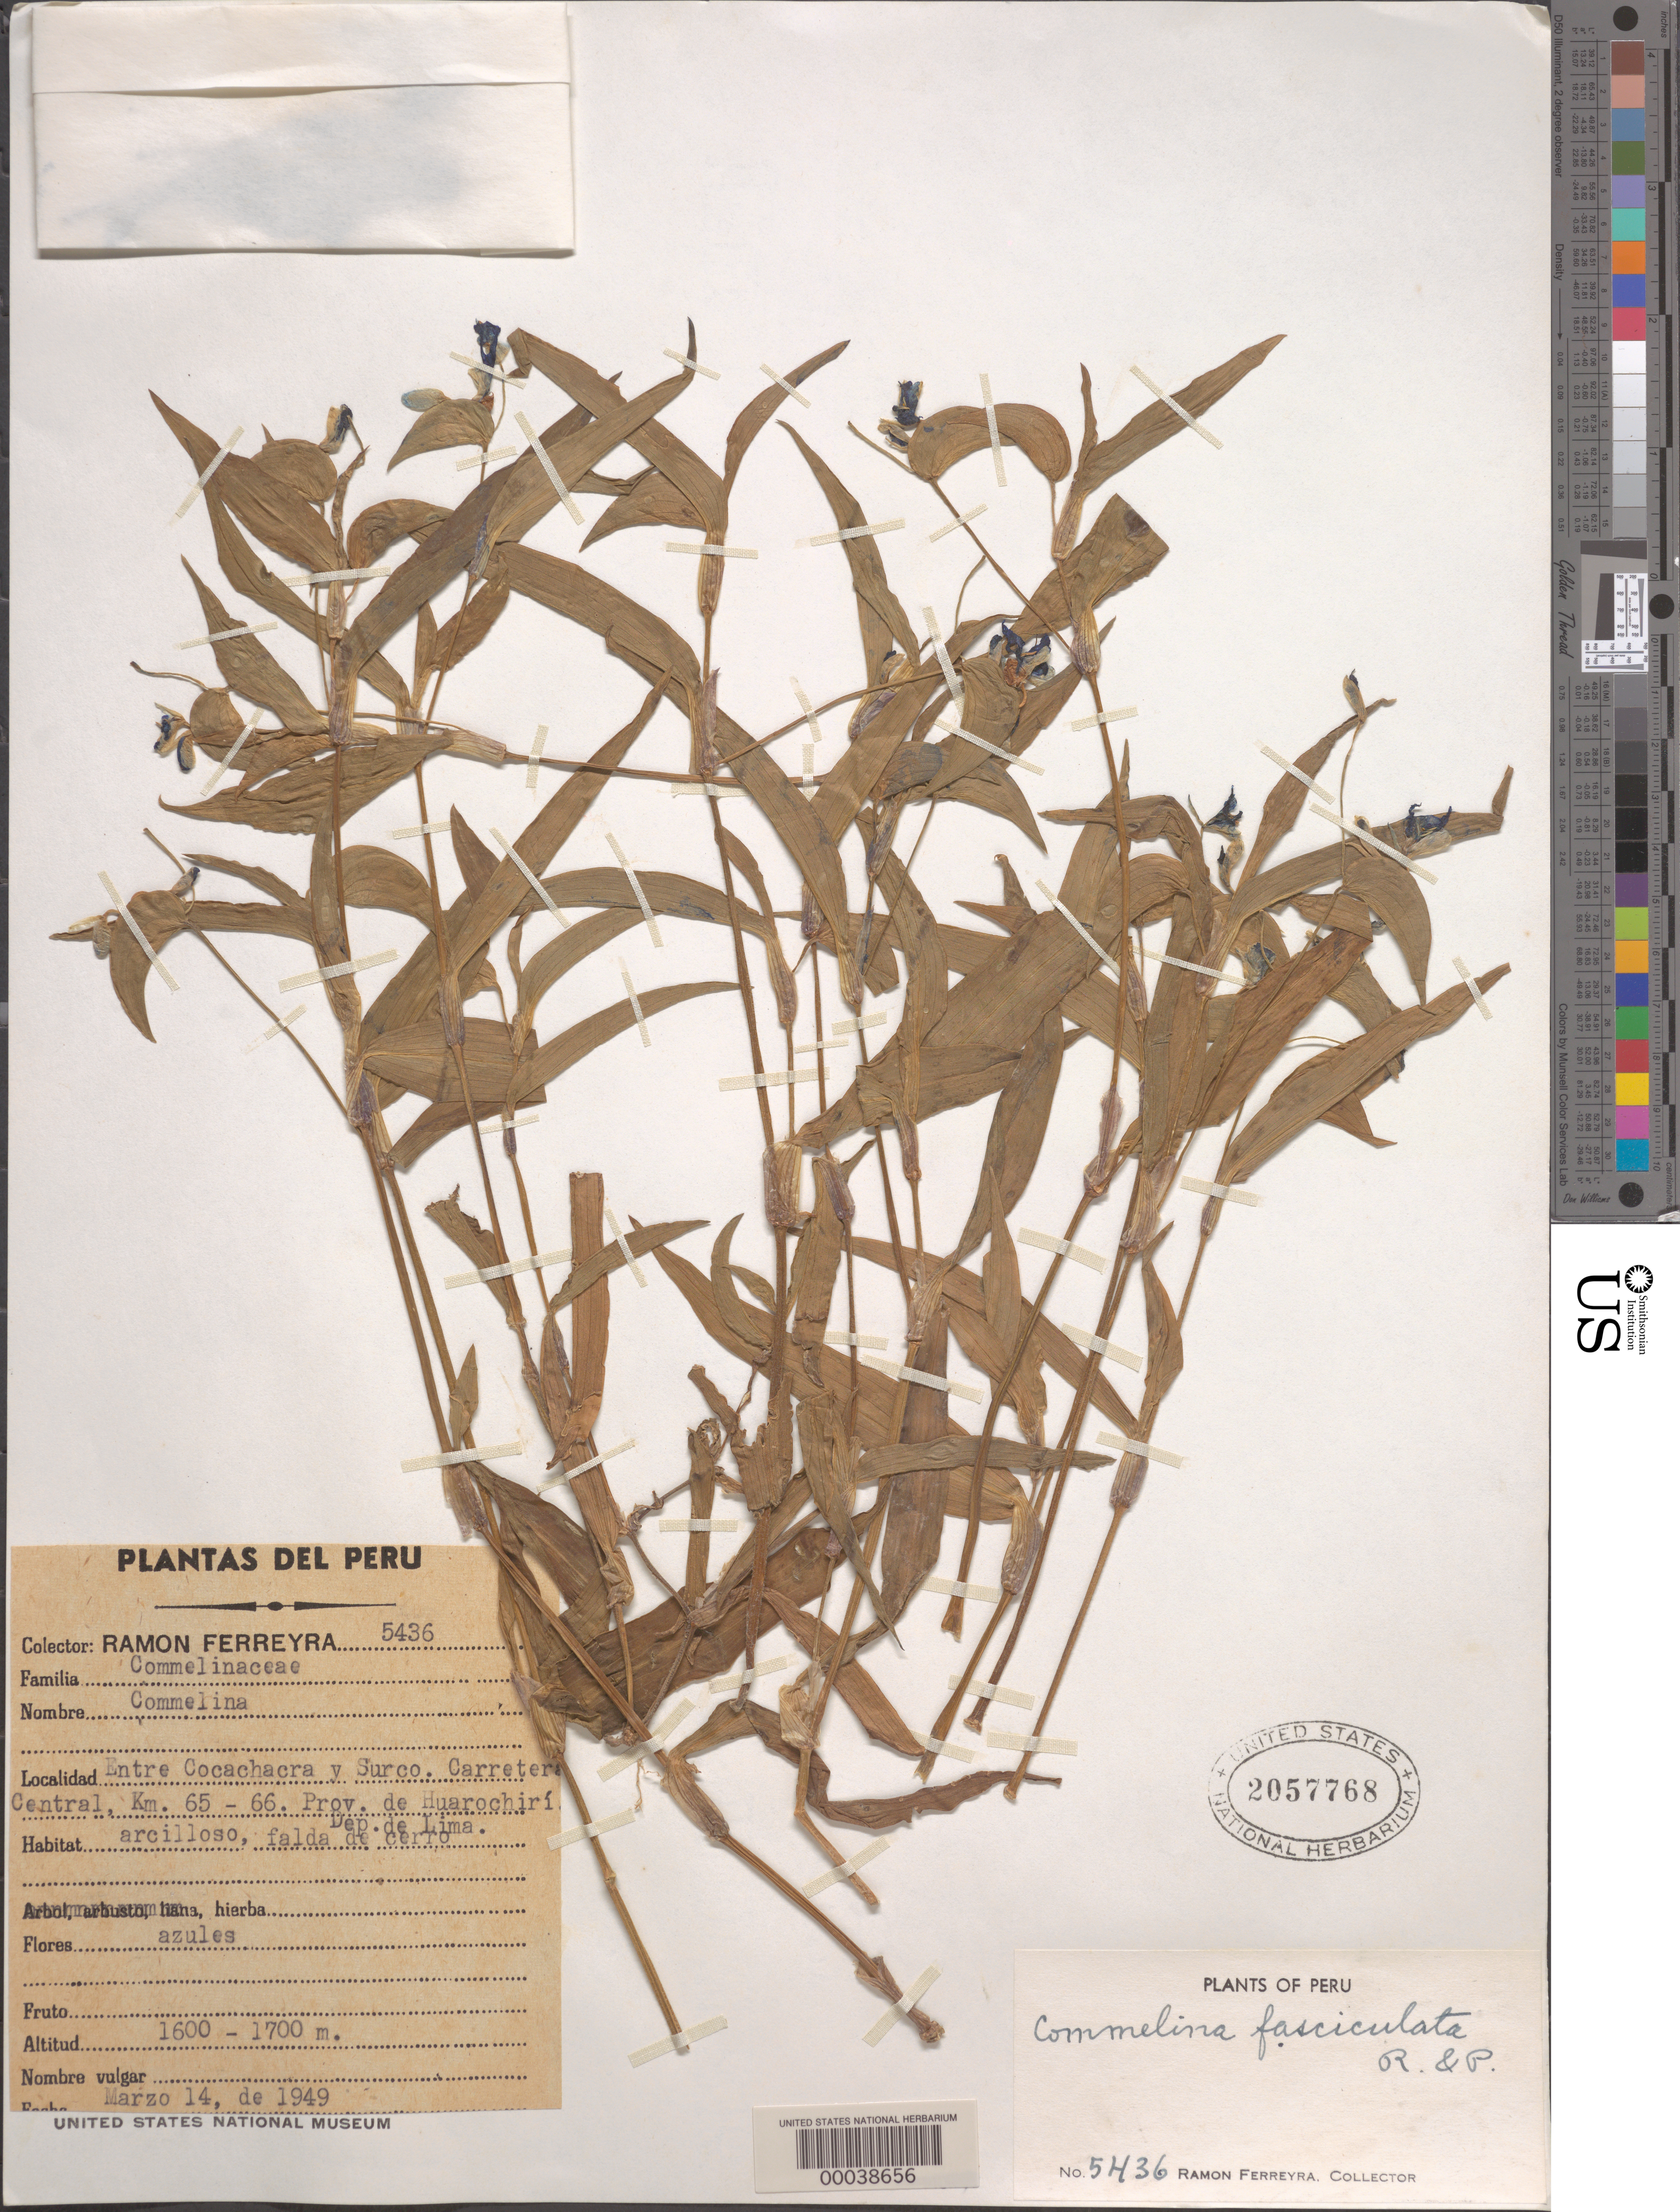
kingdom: Plantae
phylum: Tracheophyta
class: Liliopsida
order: Commelinales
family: Commelinaceae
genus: Commelina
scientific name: Commelina fasciculata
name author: Ruiz & Pav.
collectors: R. A. Ferreyra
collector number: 5436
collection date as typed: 14 Mar 1949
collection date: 1949-03-14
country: Peru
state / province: Lima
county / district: Huarochirí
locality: Between cocachacra and surco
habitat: Clayey soil; stony slope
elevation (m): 1600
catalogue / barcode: US 2057768